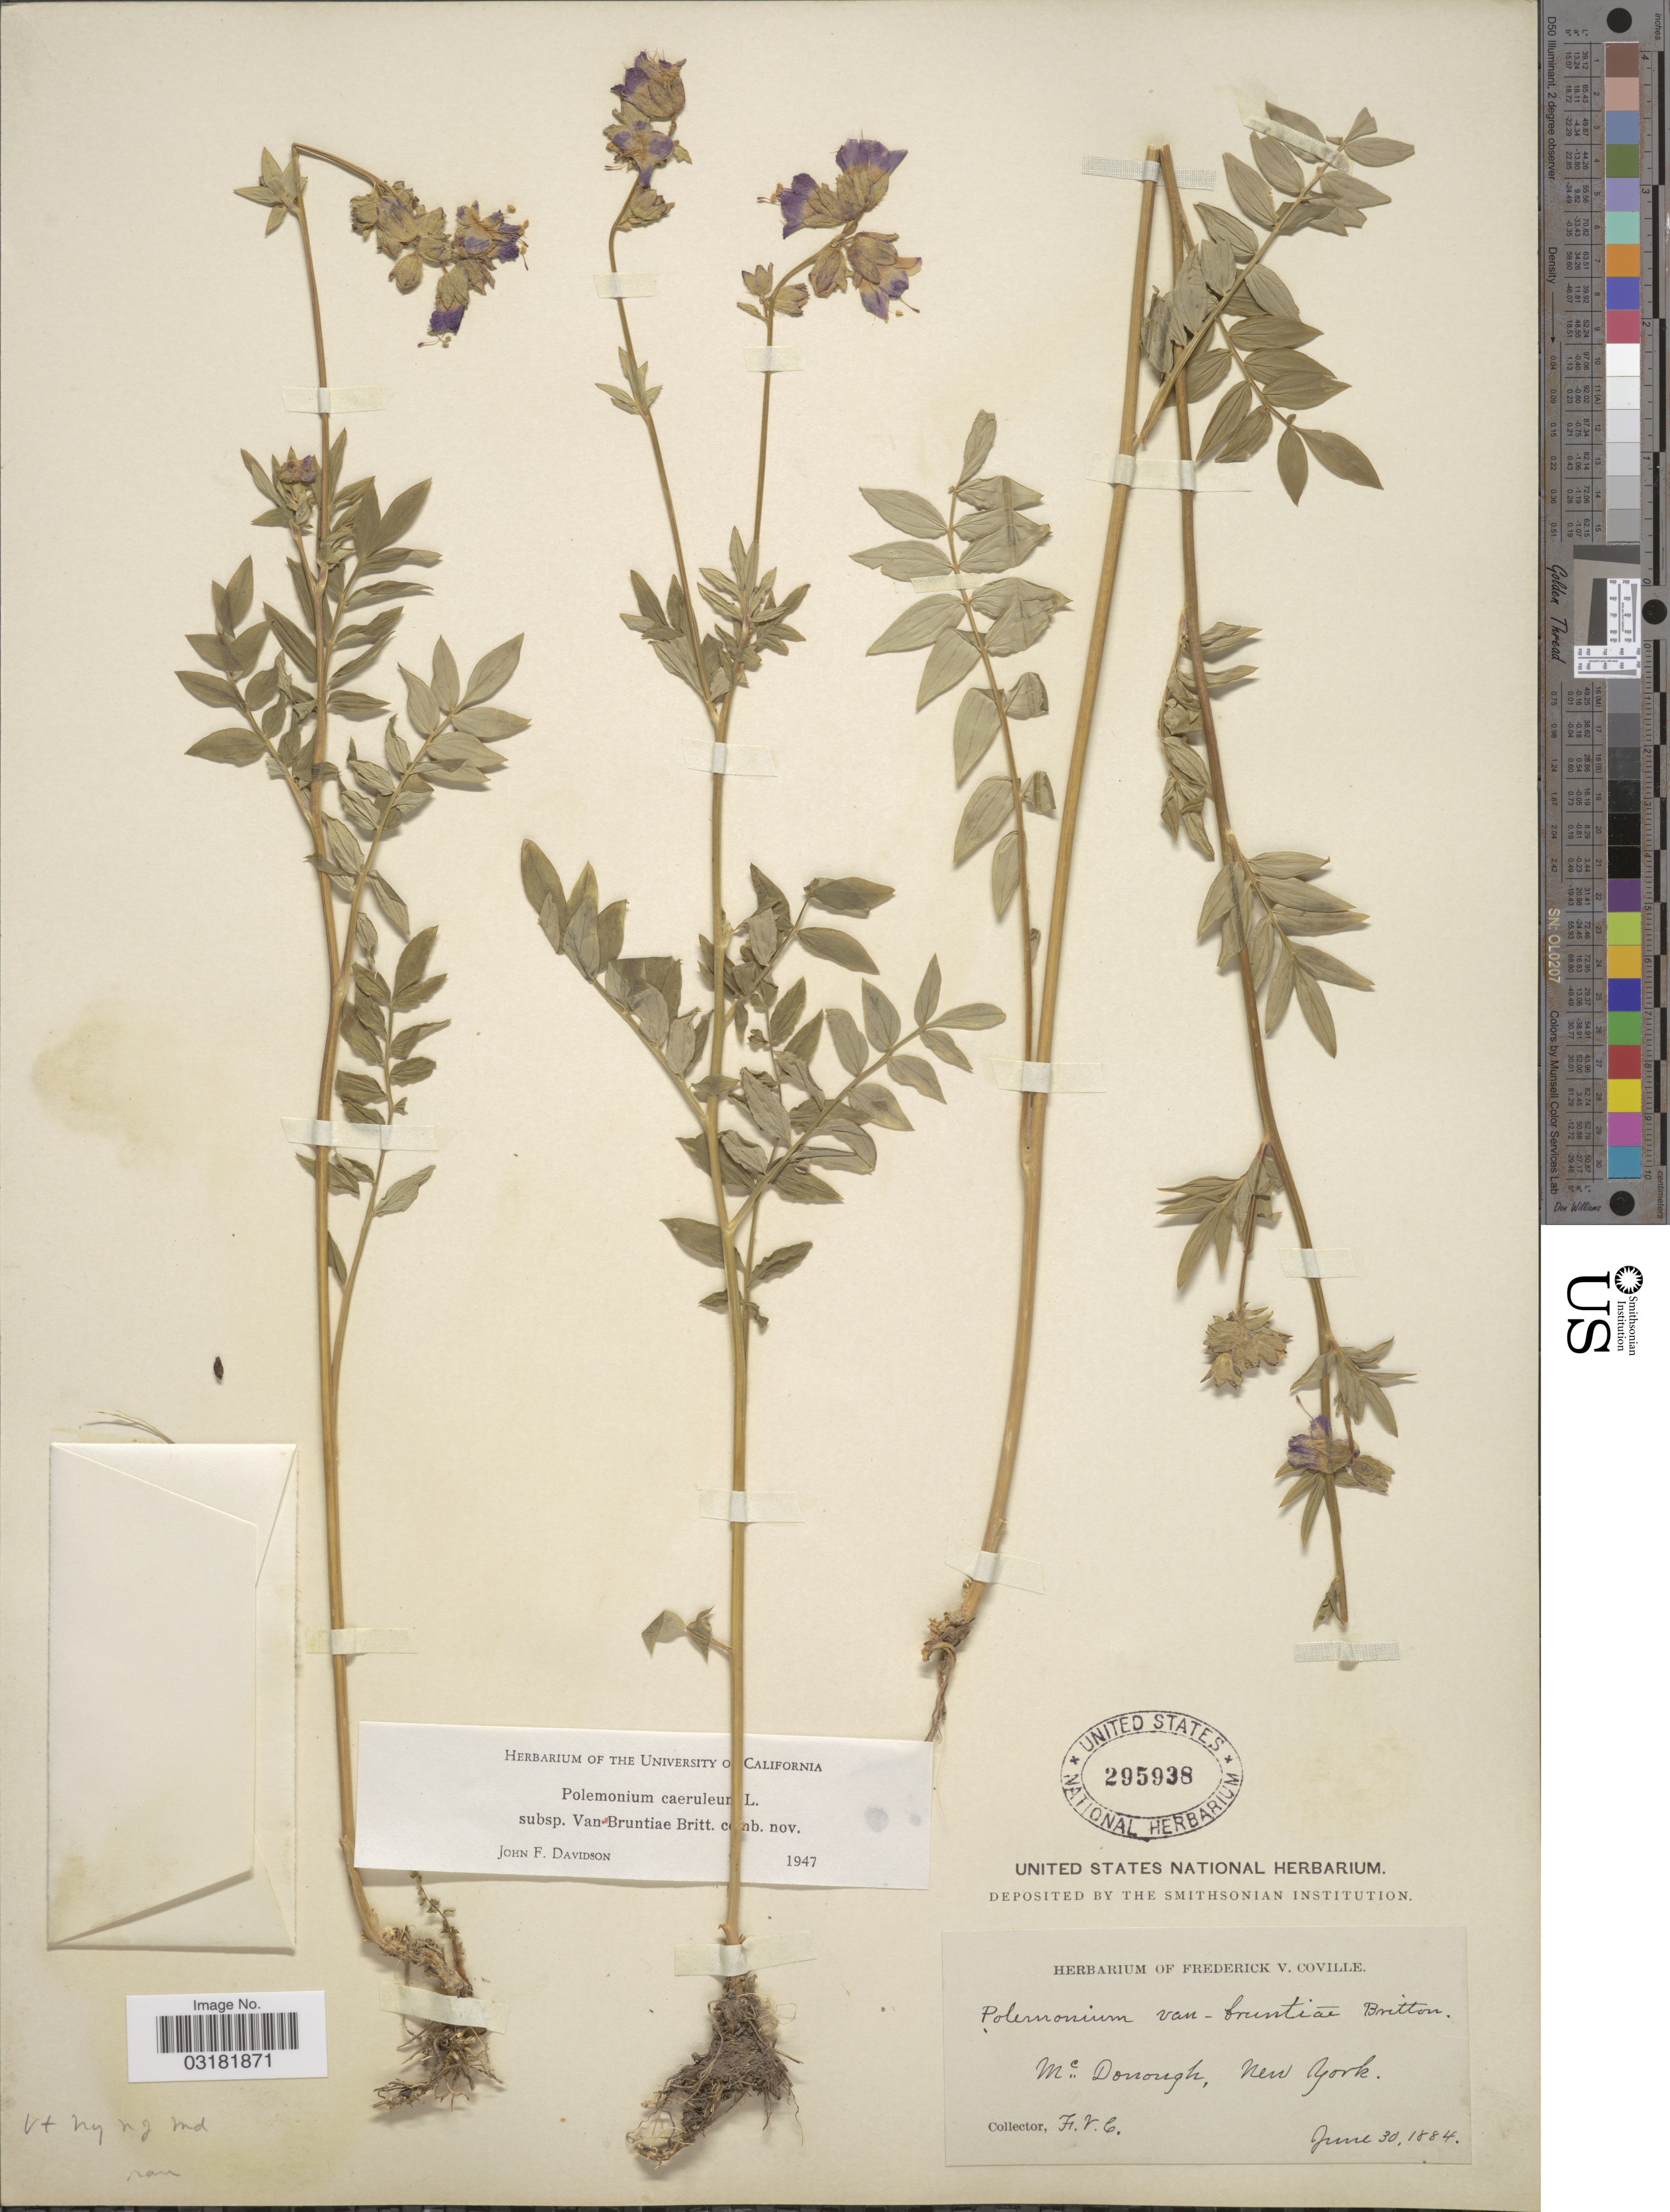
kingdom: Plantae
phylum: Tracheophyta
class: Magnoliopsida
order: Ericales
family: Polemoniaceae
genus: Polemonium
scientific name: Polemonium vanbruntiae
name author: Britton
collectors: F. V. Coville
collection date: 1884-06-30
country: United States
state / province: New York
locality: McDonough.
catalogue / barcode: US 295938